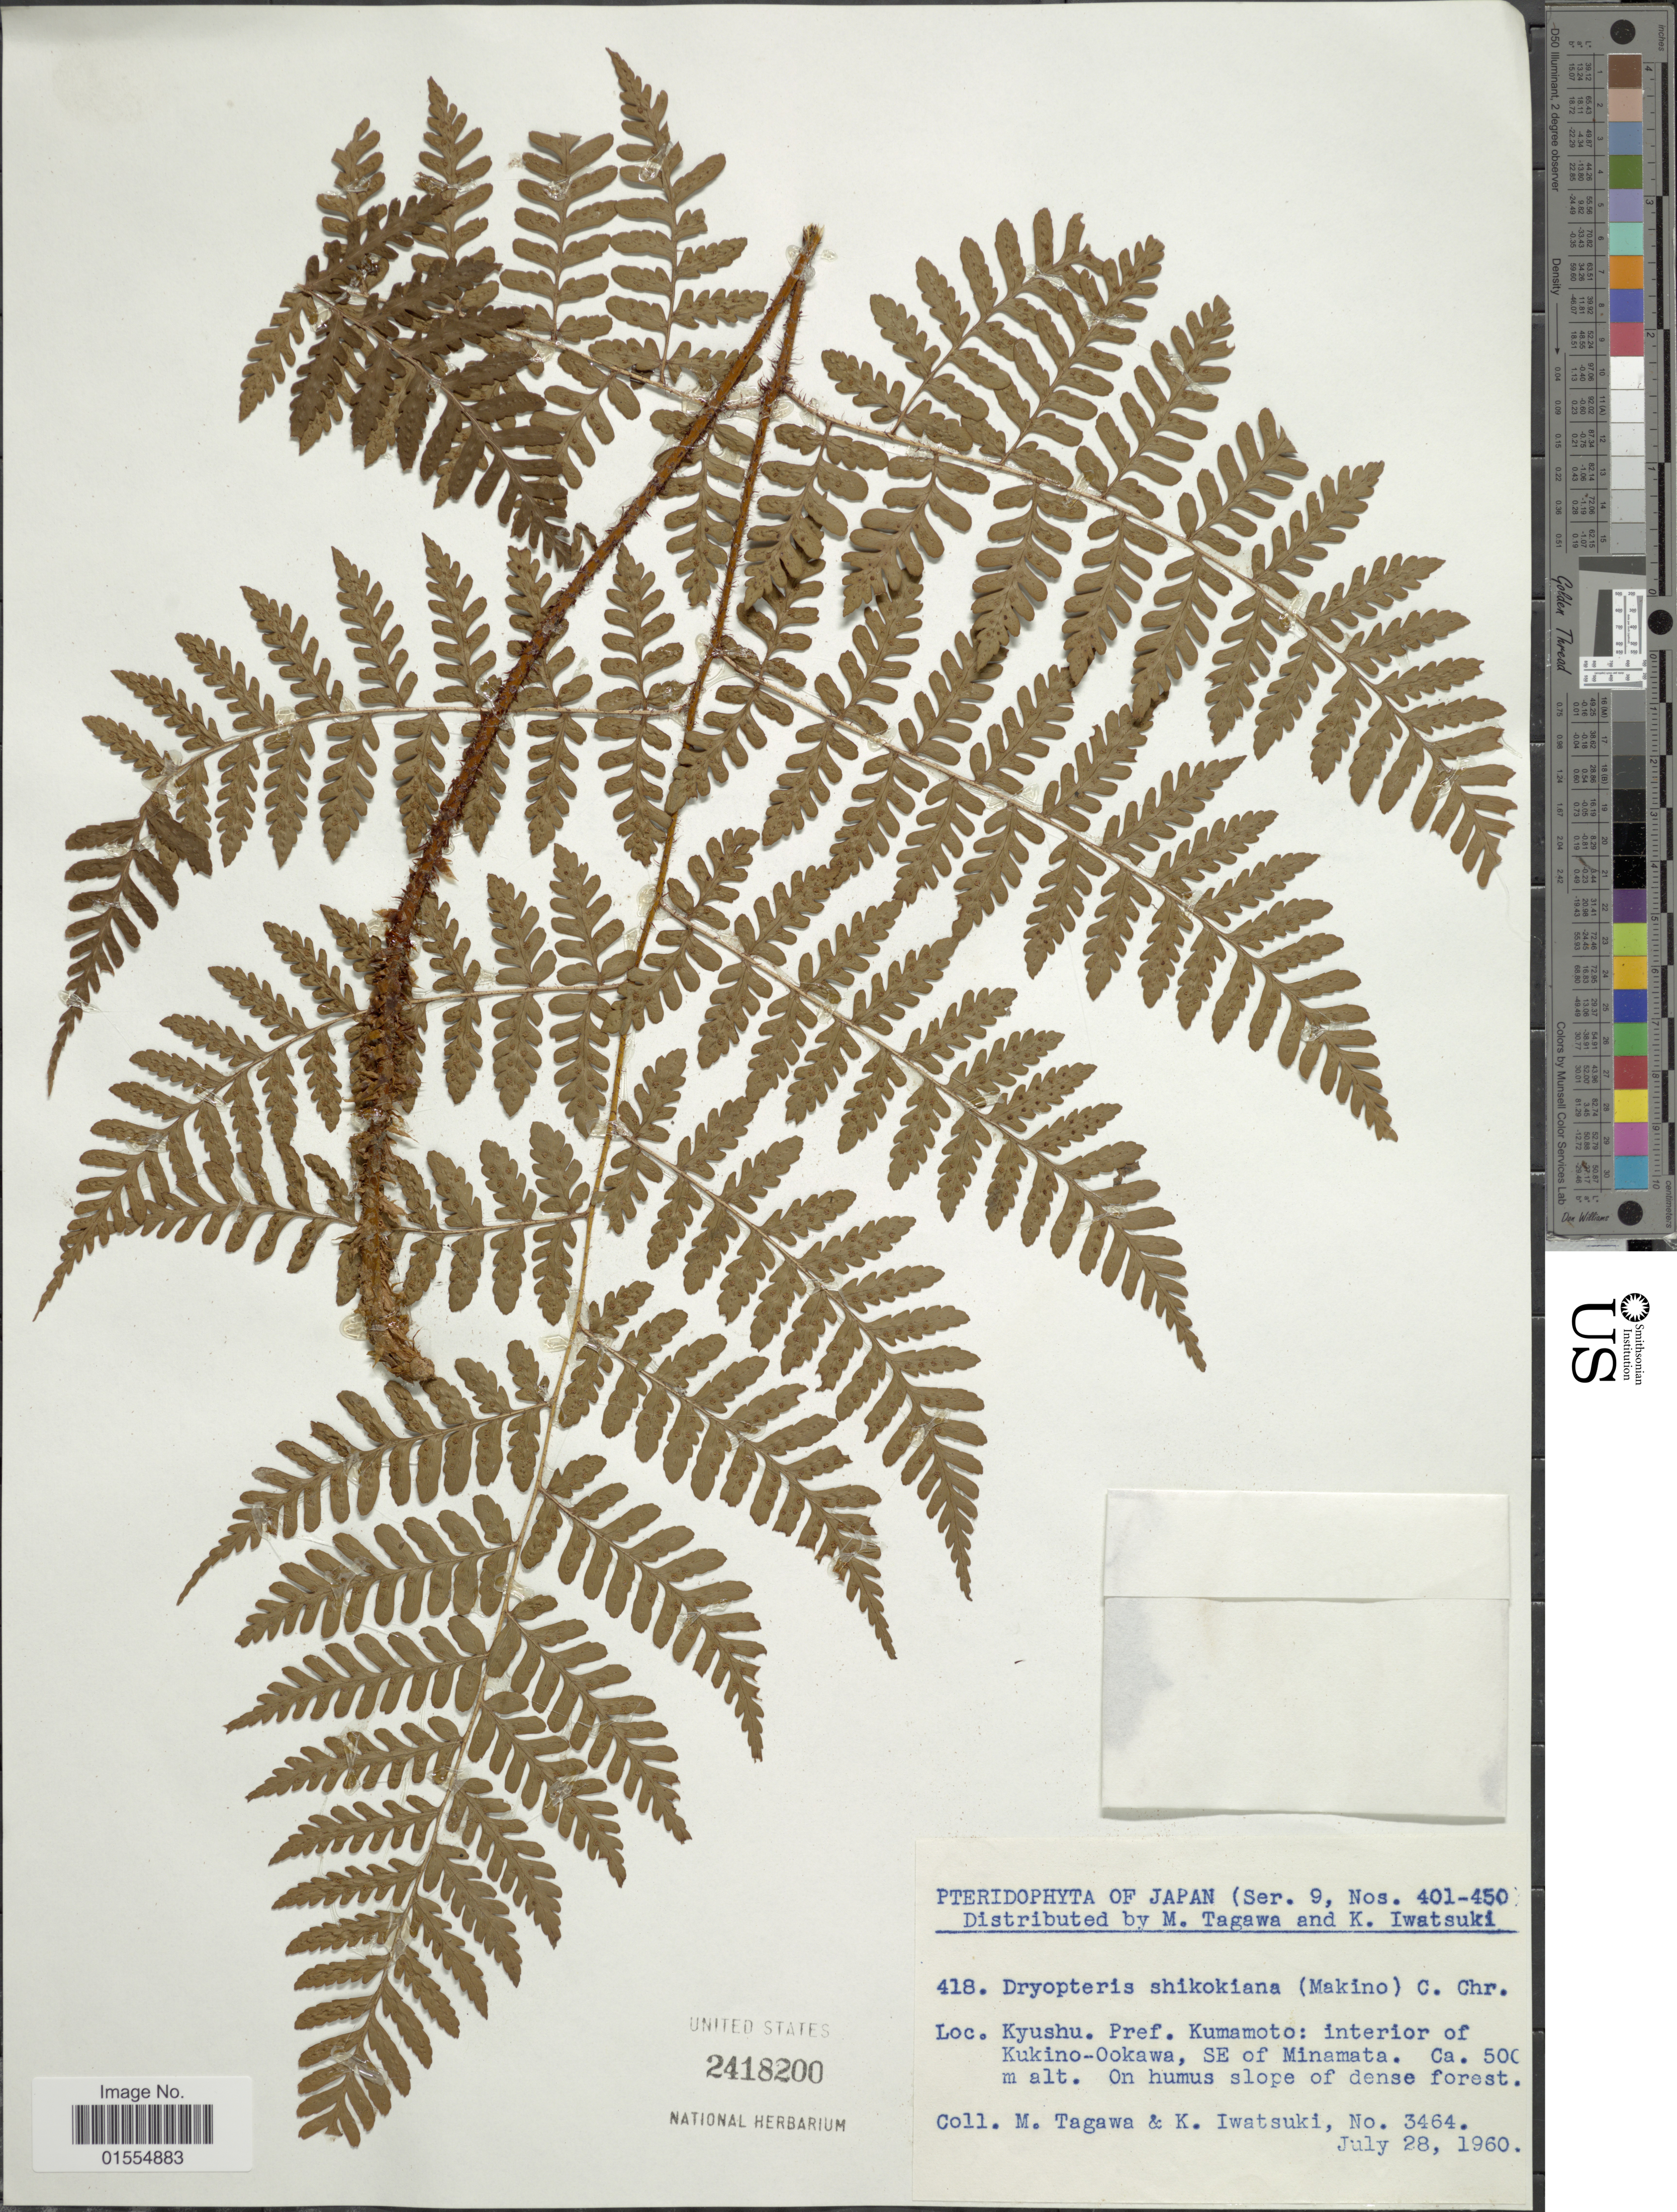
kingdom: Plantae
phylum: Tracheophyta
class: Polypodiopsida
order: Polypodiales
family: Dryopteridaceae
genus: Dryopteris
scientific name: Dryopteris shikokiana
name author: (Makino) C. Chr.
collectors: M. Tagawa & K. Iwatsuki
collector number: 3464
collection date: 1960-07-28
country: Japan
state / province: Kumamoto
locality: Kyûshû, Pref. Kumamoto: interior of Kukino-Ookawa, SE of Minamata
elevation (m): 500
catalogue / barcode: US 2418200